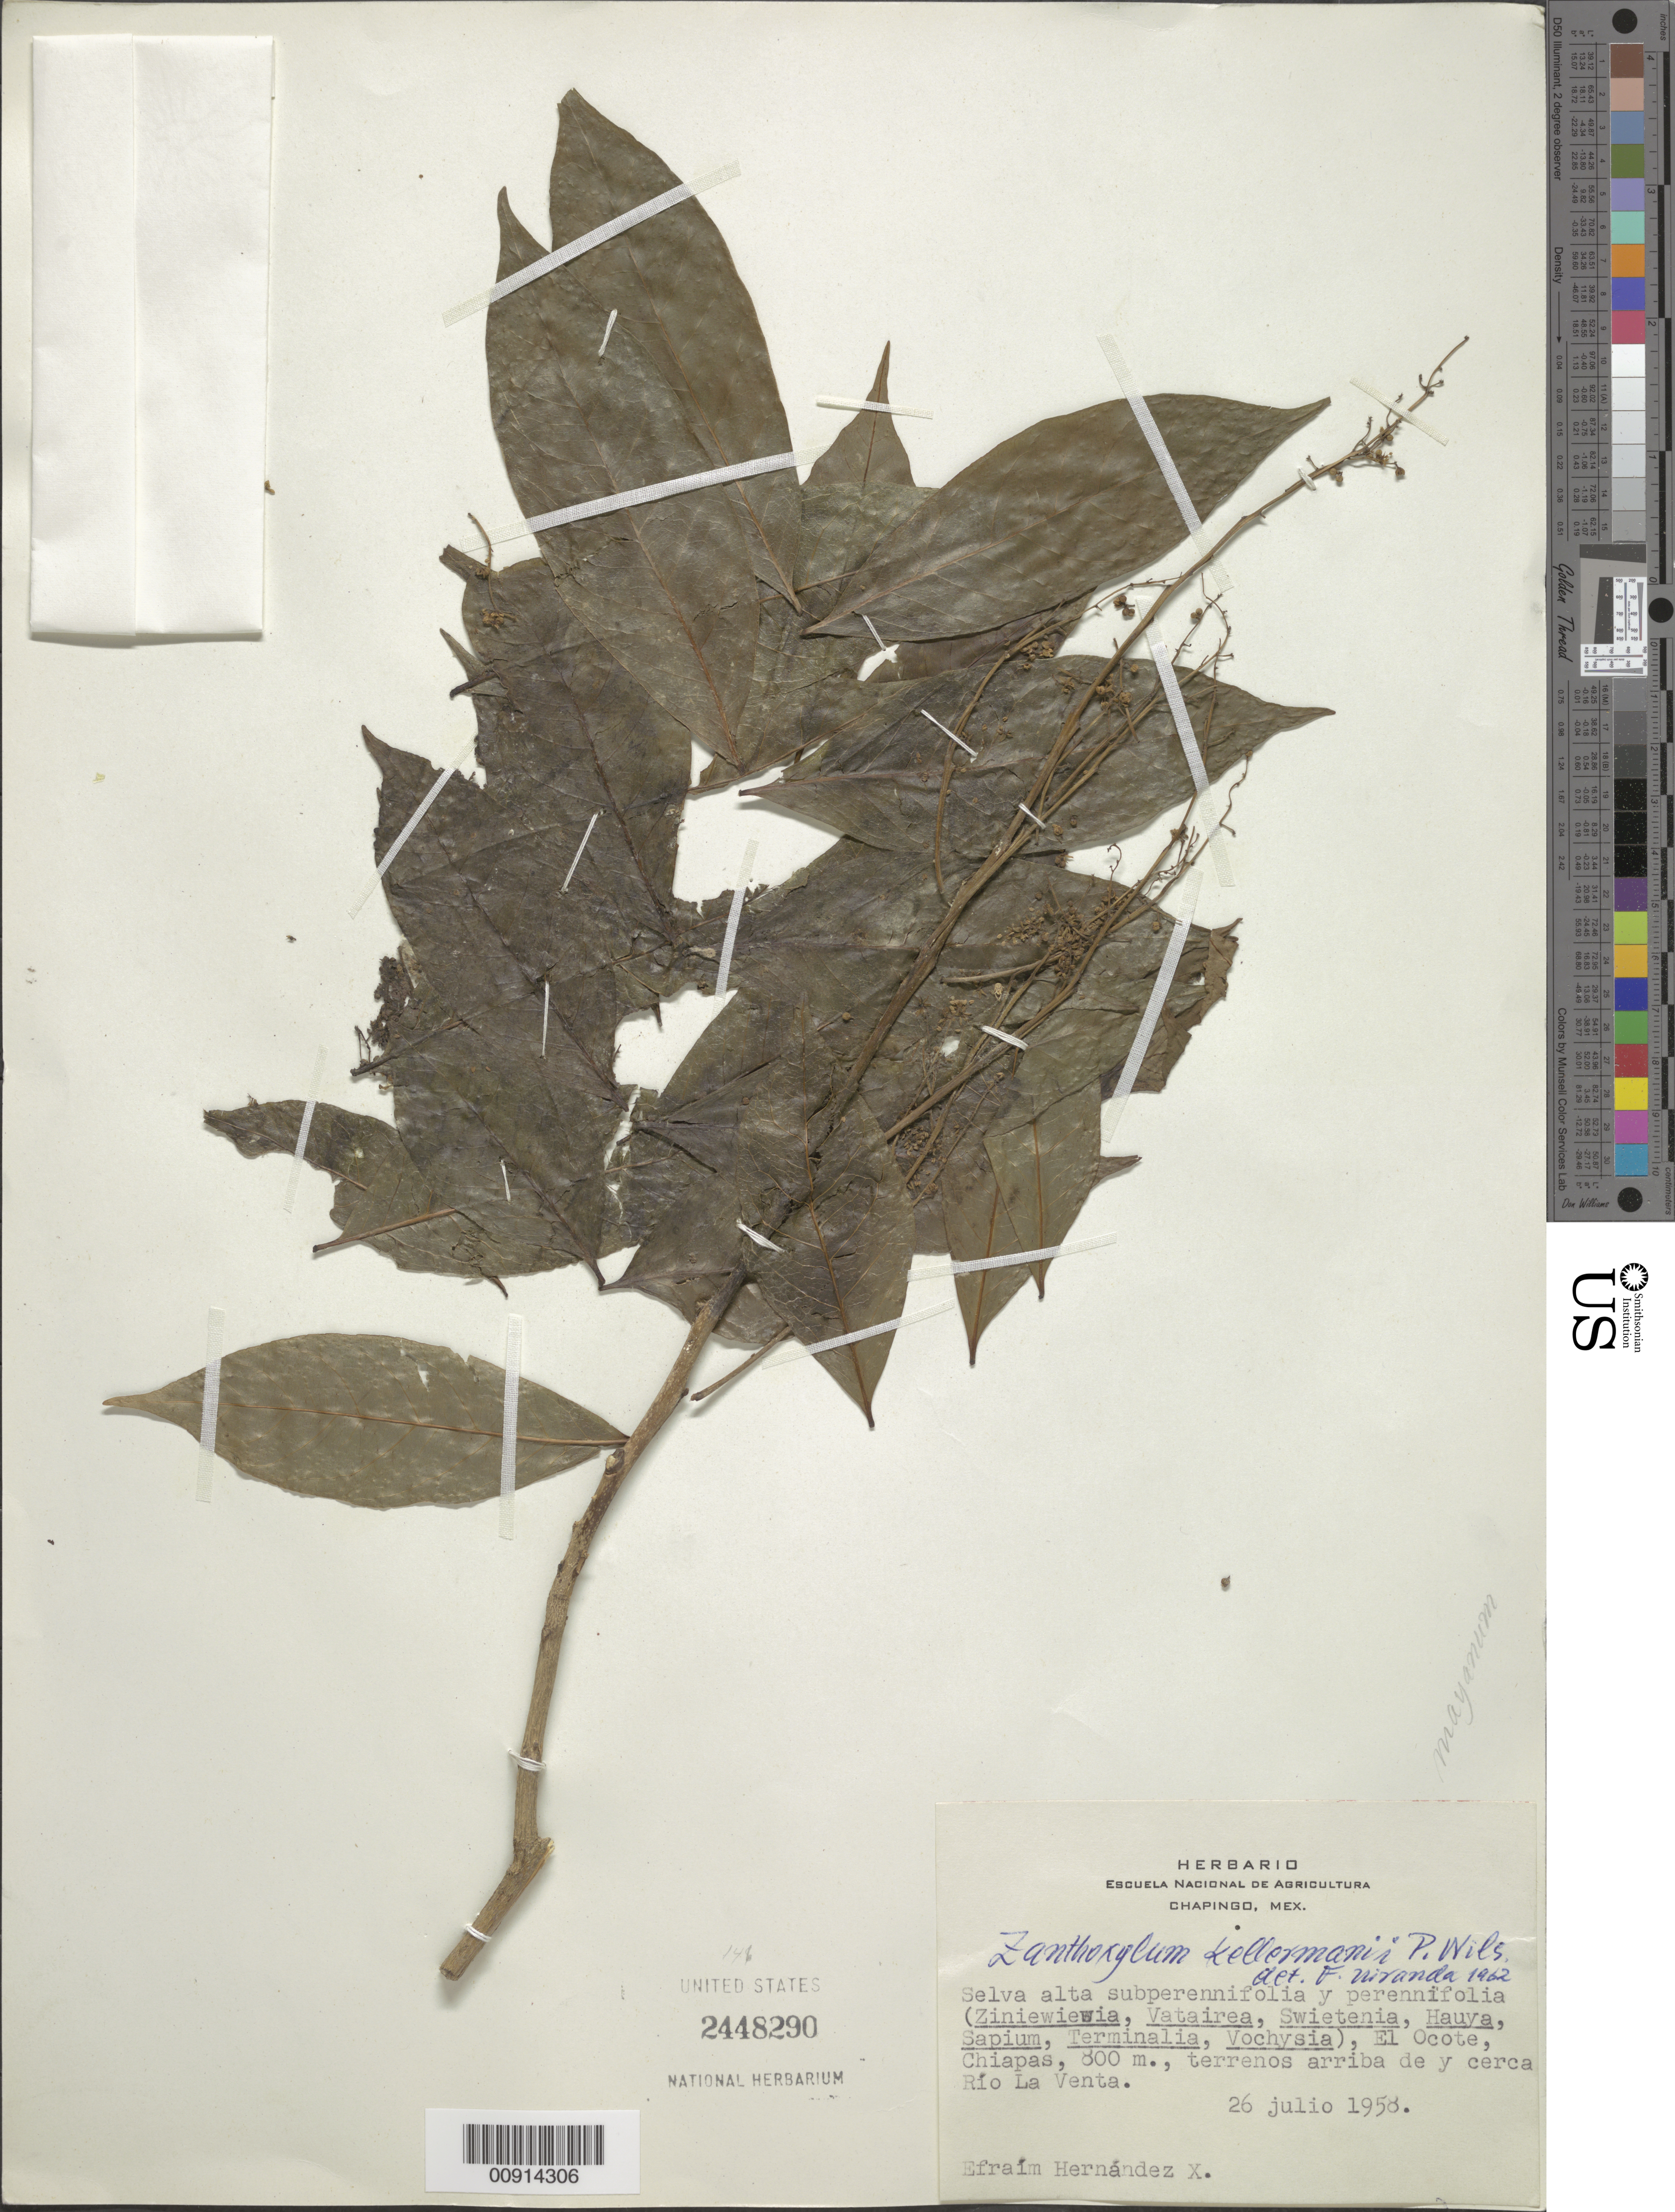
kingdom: Plantae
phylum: Tracheophyta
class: Magnoliopsida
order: Sapindales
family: Rutaceae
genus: Zanthoxylum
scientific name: Zanthoxylum kellermanii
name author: P. Wilson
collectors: E. I. Hernández-X.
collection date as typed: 26 Jul 1958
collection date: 1958-07-26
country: Mexico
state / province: Chiapas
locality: El Ocote, Chiapas. Terrenos arriba de y cerca Río La Venta.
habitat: Selva alta subperennifolia y perennifolia (Ziniewiesia, Vatairea, Swietenia, Hauya, Sapium, Terminalia, Vochysia).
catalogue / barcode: US 2448290